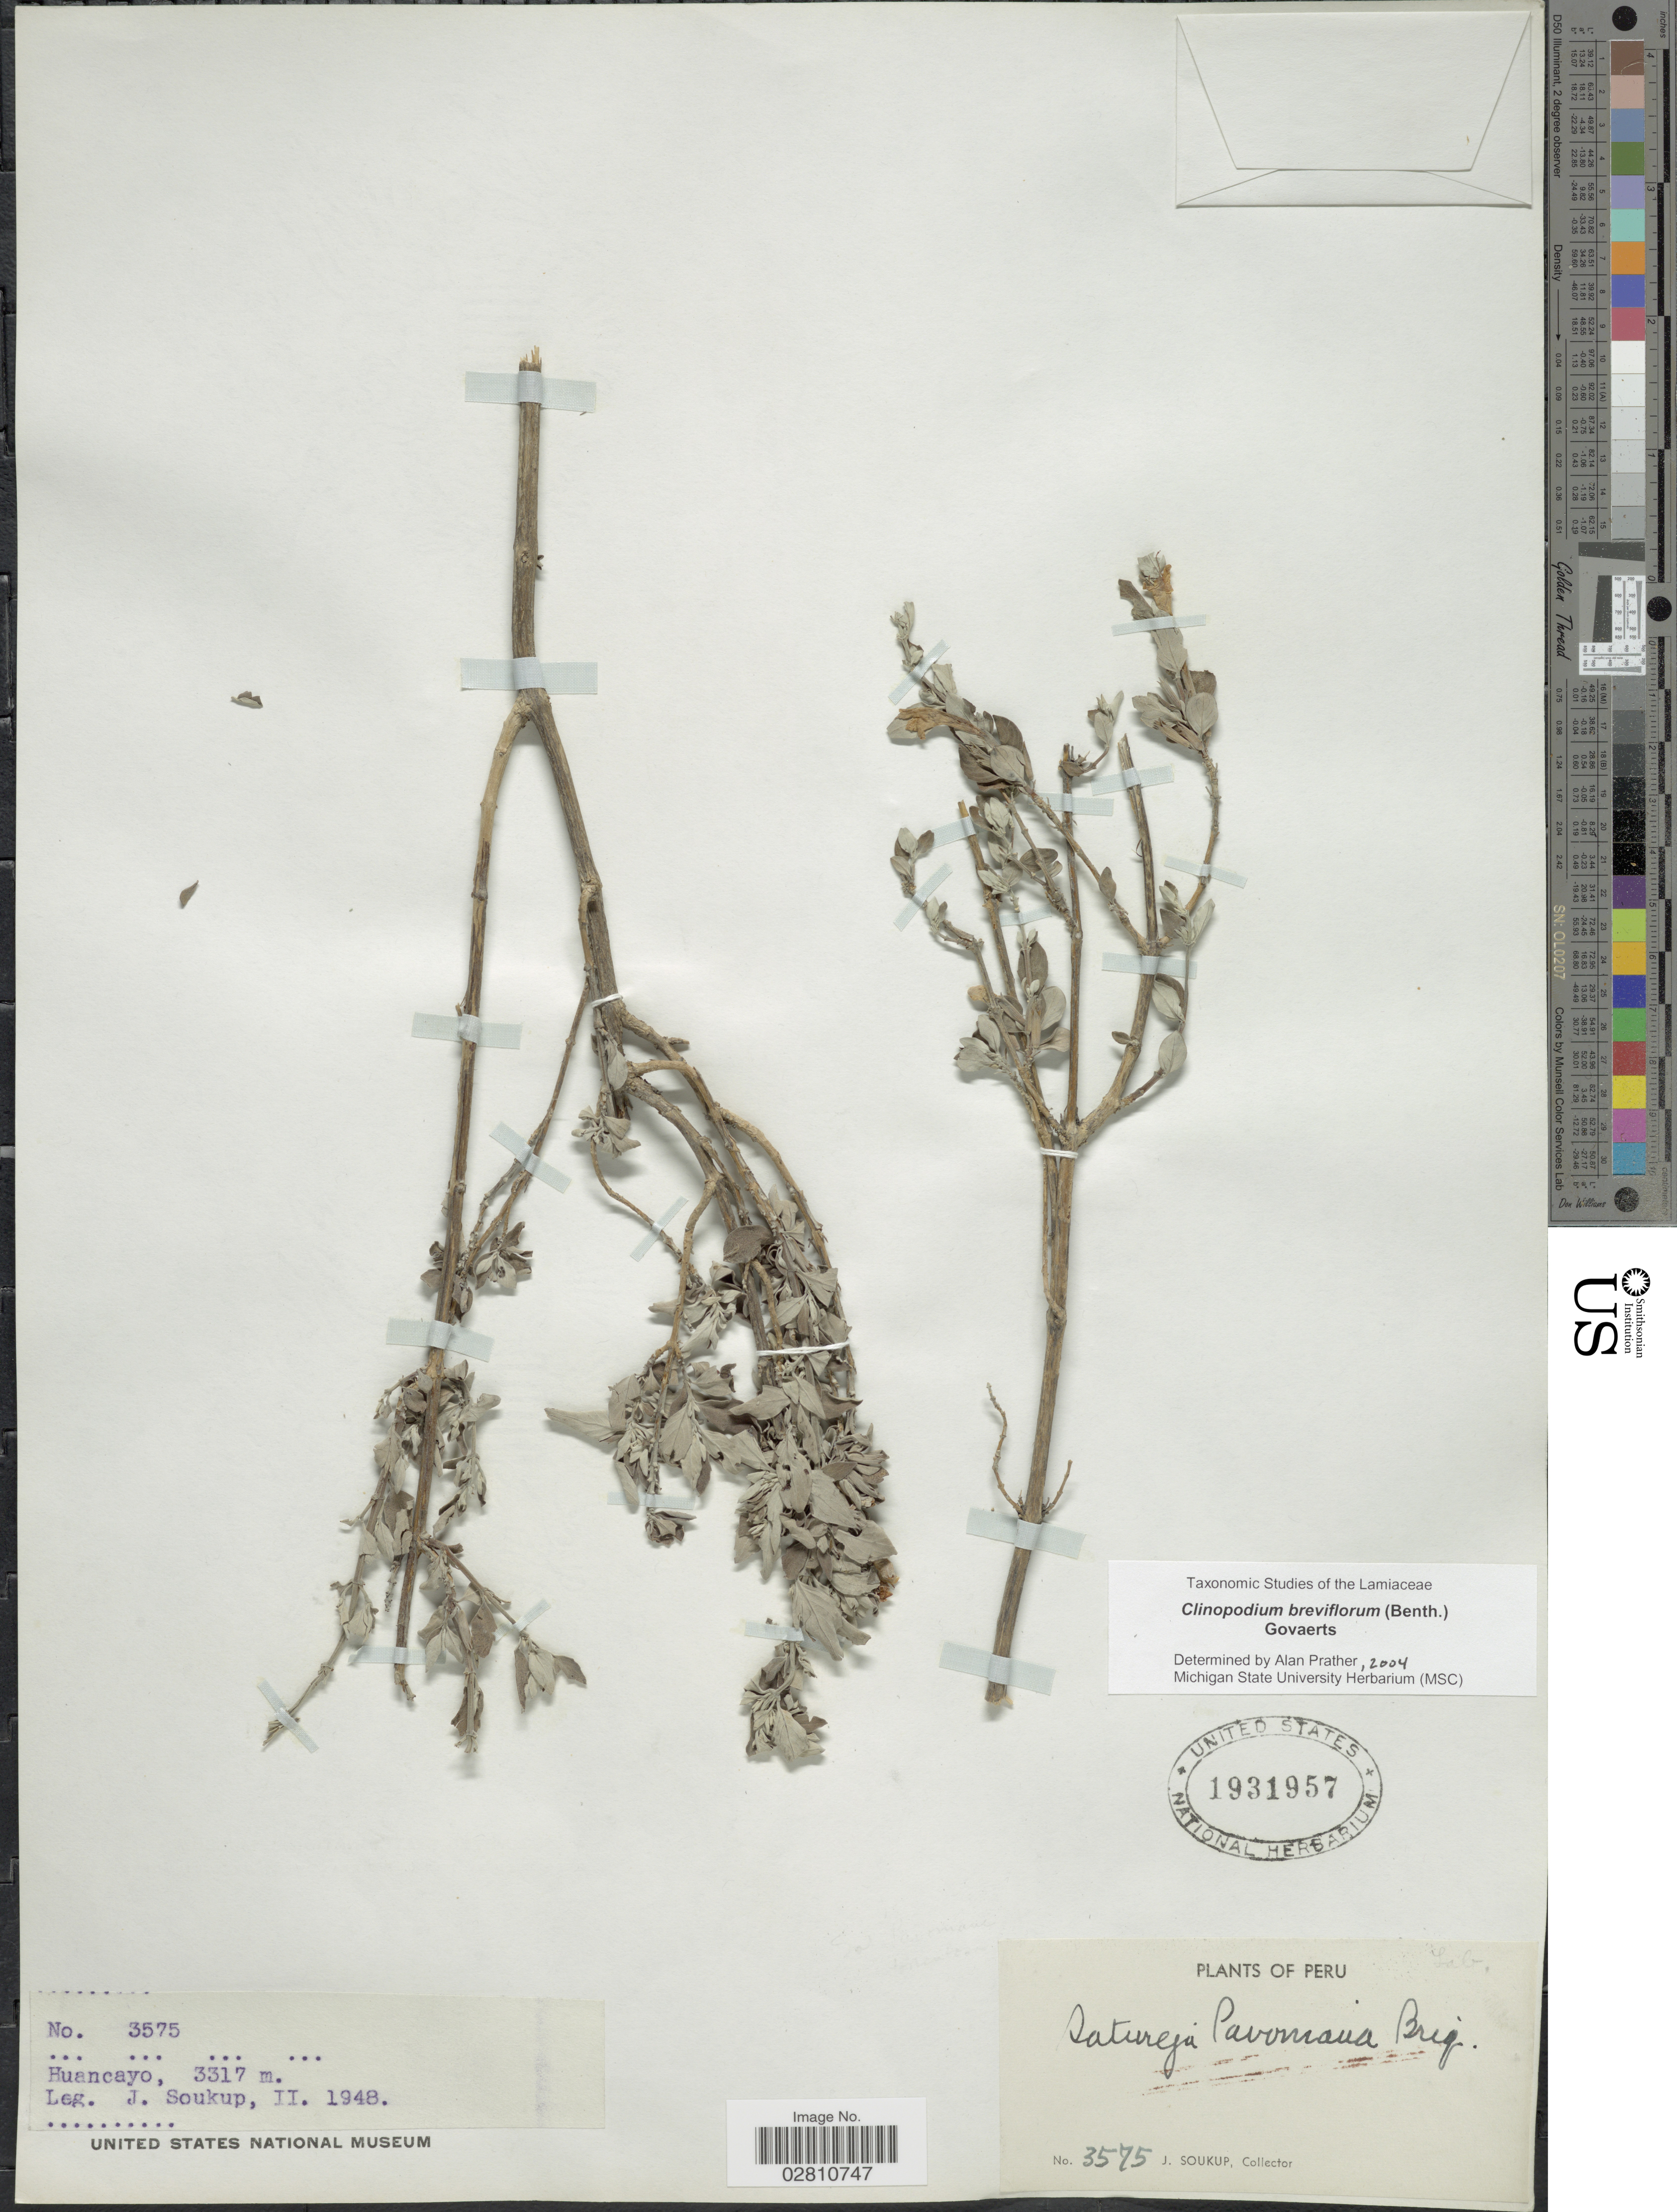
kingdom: Plantae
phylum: Tracheophyta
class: Magnoliopsida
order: Lamiales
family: Lamiaceae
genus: Clinopodium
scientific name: Clinopodium breviflorum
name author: (Benth.) Govaerts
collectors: J. Soukup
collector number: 3575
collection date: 1948-02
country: Peru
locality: Huancayo.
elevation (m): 3317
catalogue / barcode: US 1931957